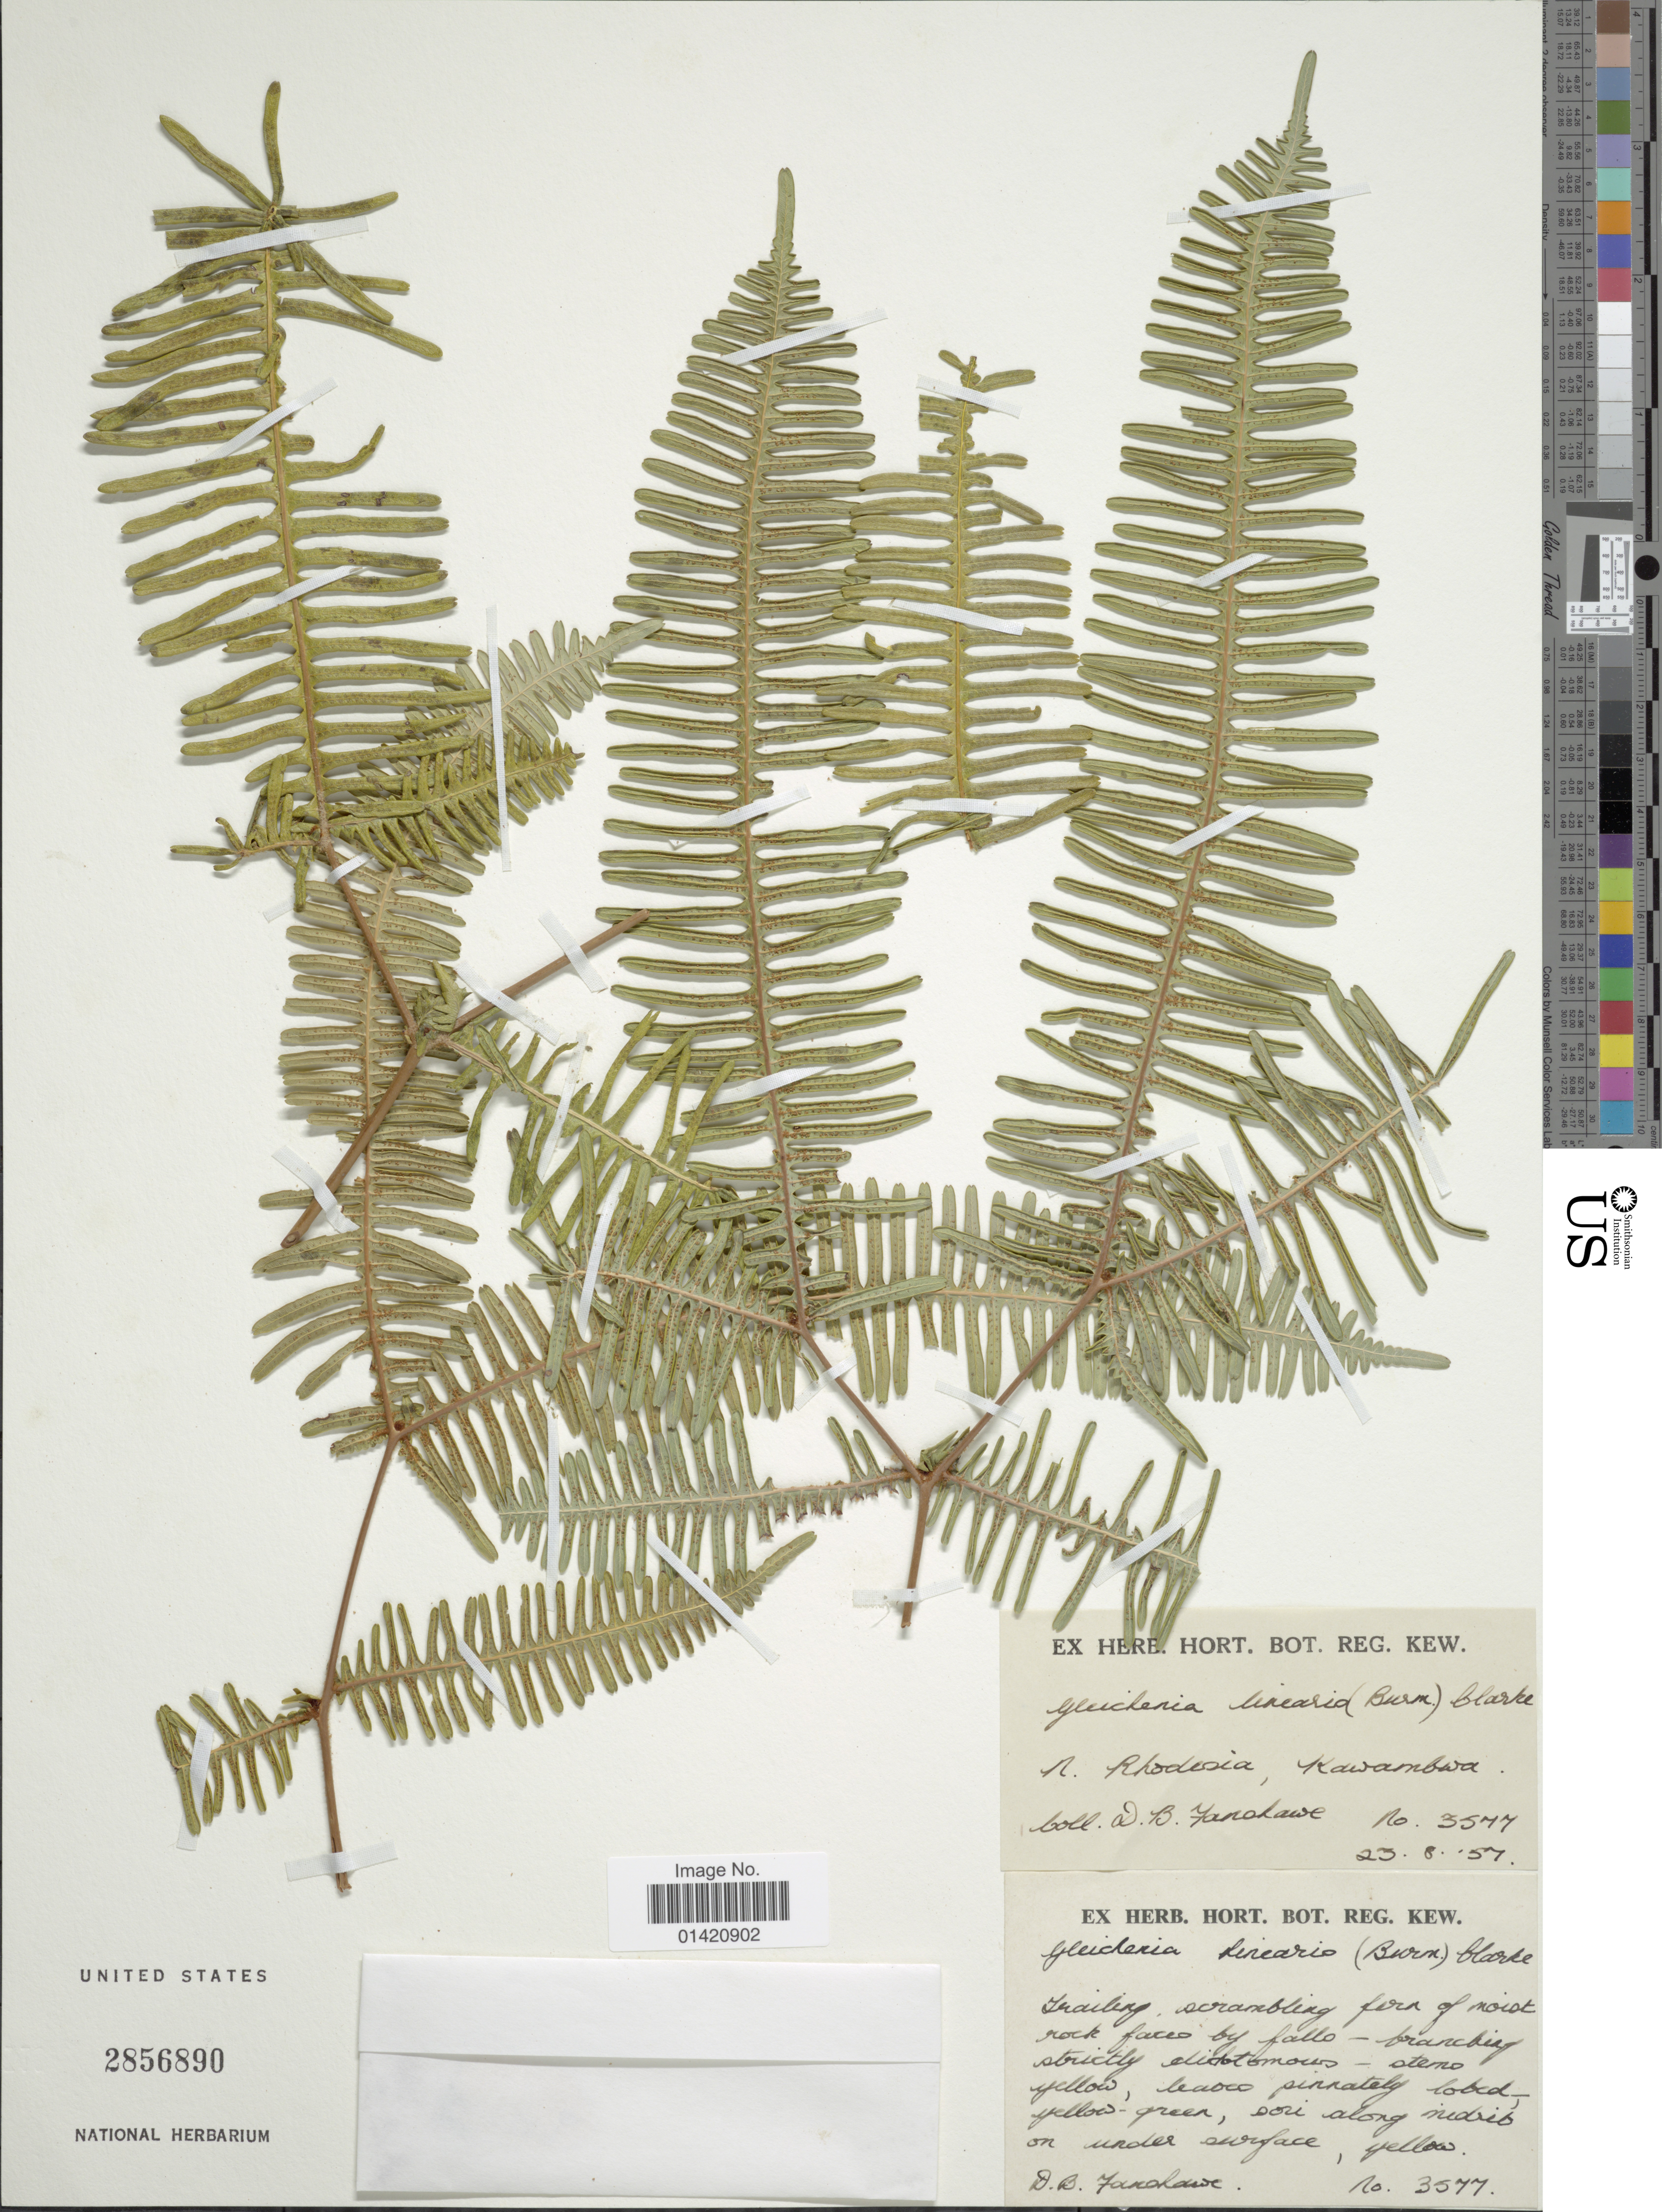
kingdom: Plantae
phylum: Tracheophyta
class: Polypodiopsida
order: Gleicheniales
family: Gleicheniaceae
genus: Dicranopteris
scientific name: Dicranopteris linearis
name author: (Burm. f.) Underw.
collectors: D. Farolawe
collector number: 3577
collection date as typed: Transcribed d/m/y: 23/8/57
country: Zambia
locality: N Rhodesia, Kawambwa.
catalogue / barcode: US 2856890